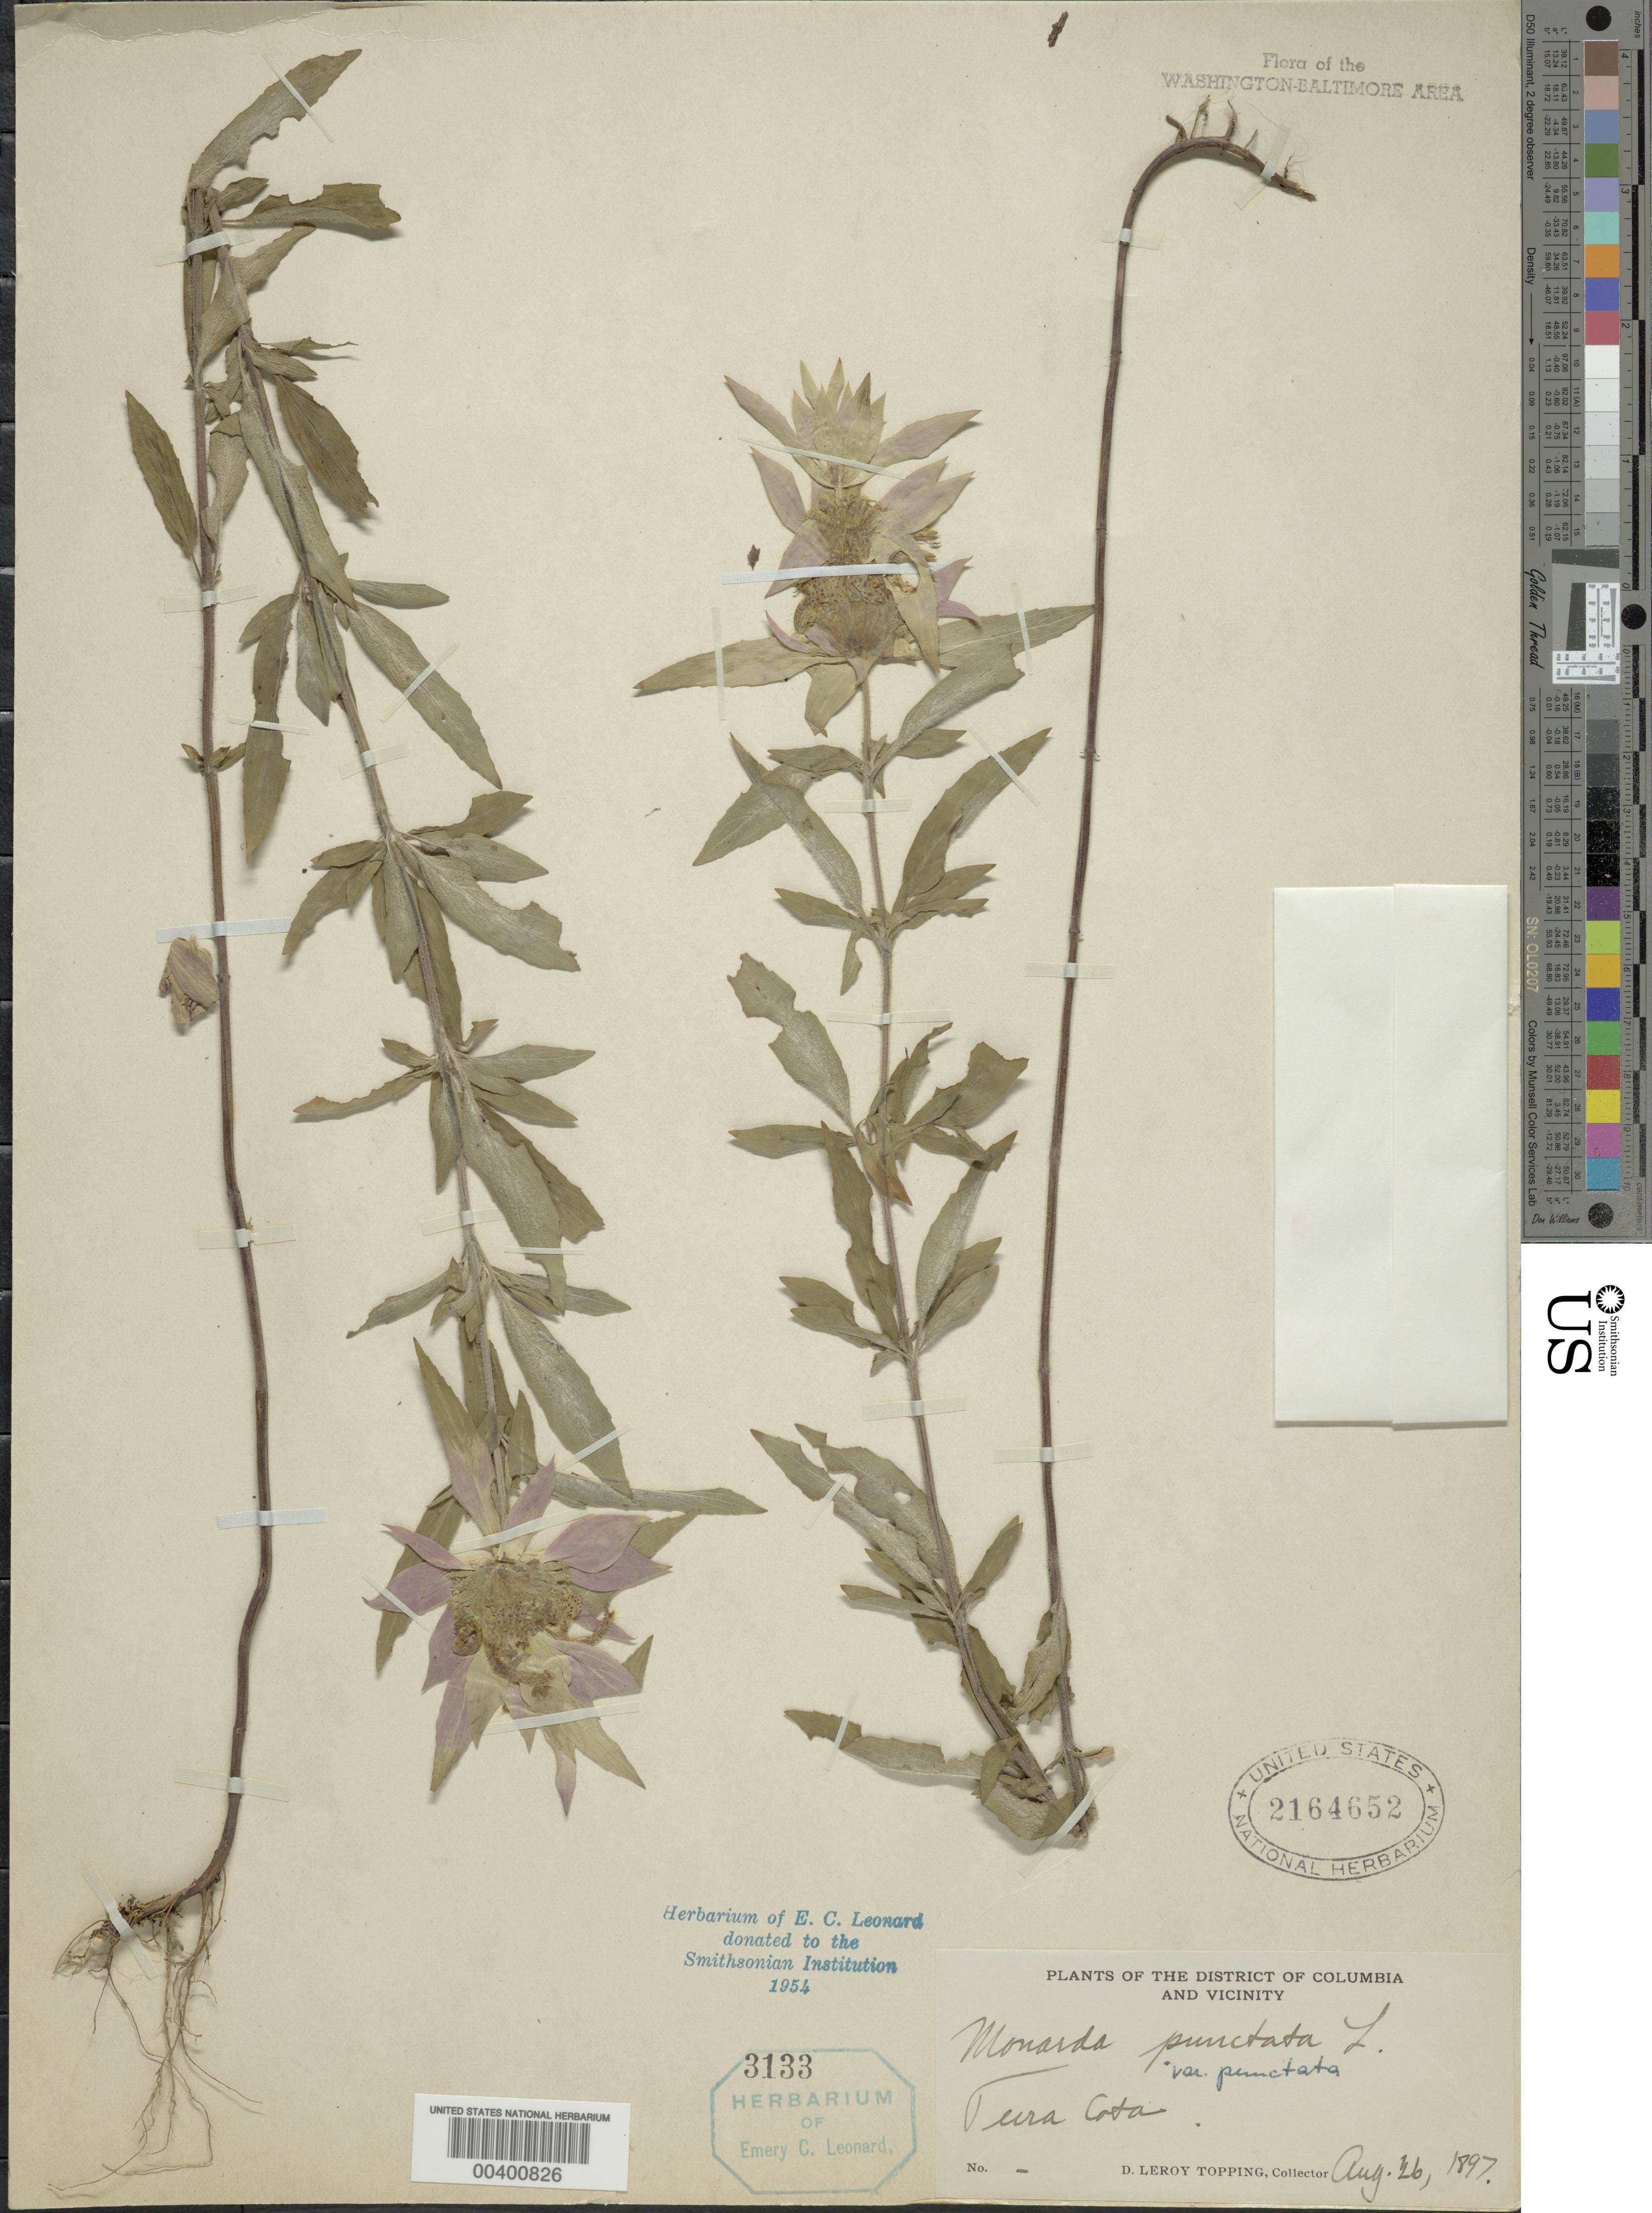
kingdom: Plantae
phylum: Tracheophyta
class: Magnoliopsida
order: Lamiales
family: Lamiaceae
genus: Monarda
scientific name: Monarda punctata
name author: L.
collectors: D. L. Topping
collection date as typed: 26 Aug 1897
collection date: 1897-08-26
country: United States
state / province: District of Columbia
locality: Terra Cotta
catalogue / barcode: US 2164652